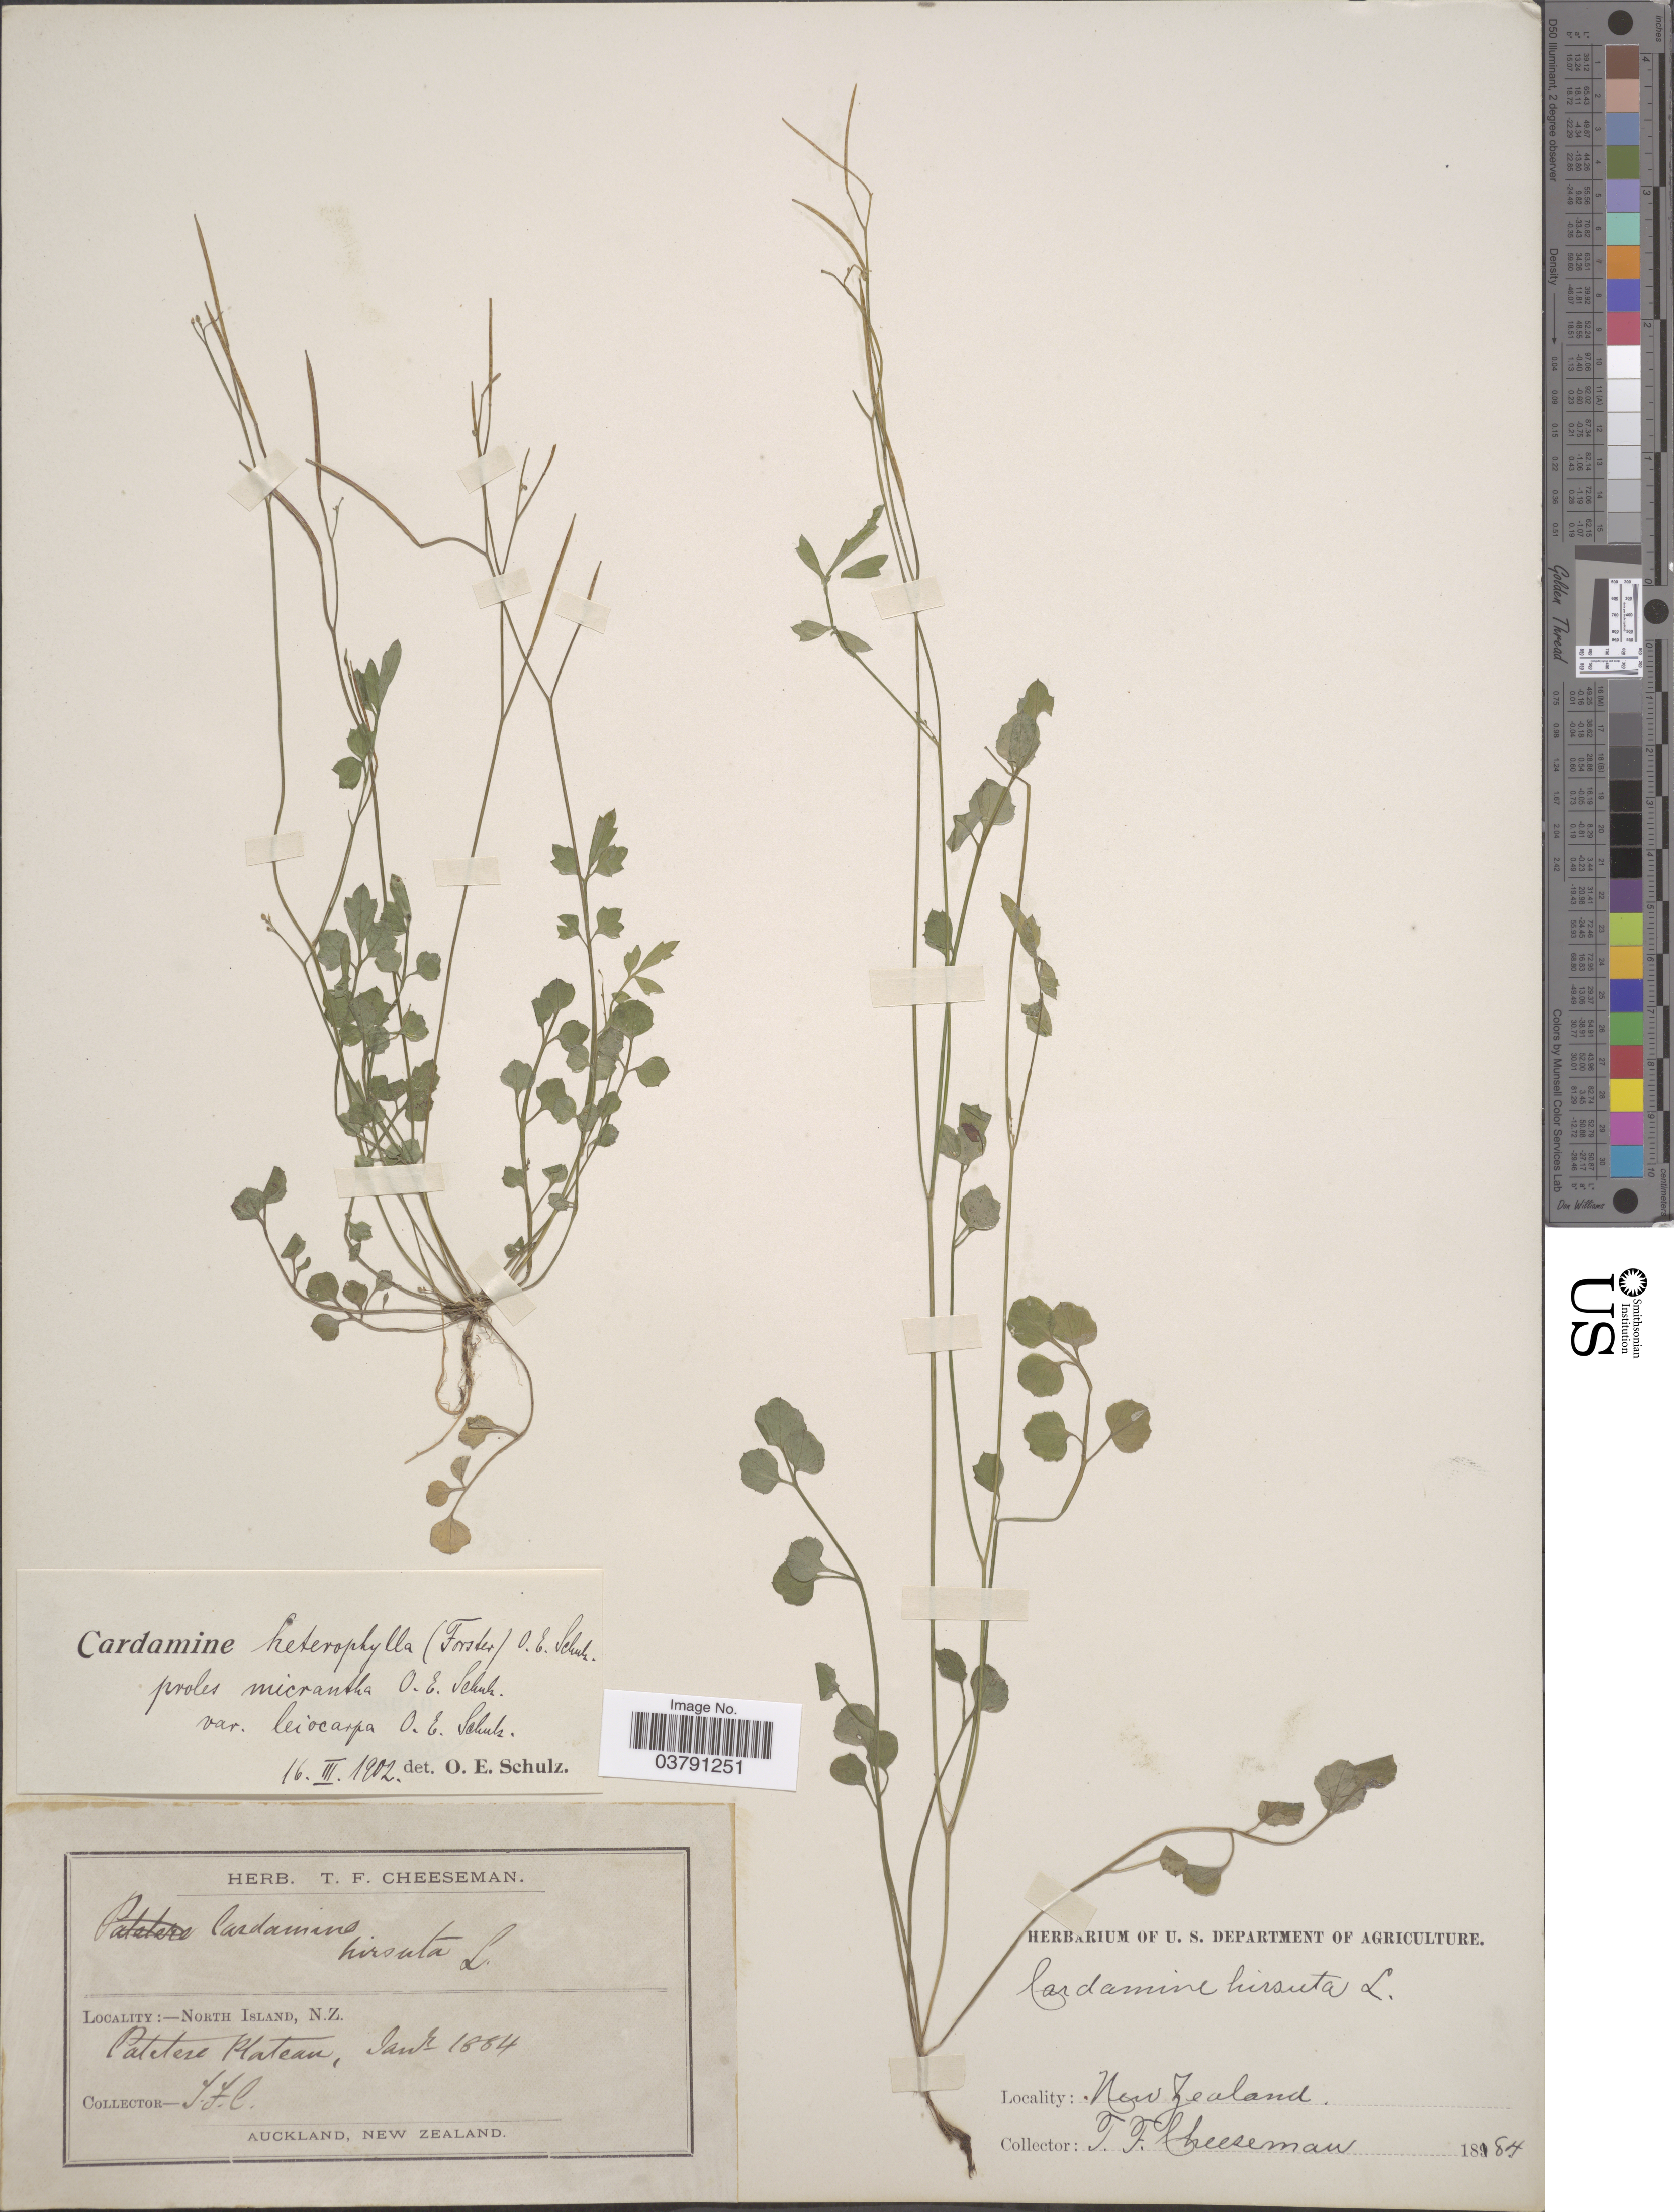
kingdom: Plantae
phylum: Tracheophyta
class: Magnoliopsida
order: Brassicales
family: Brassicaceae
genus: Cardamine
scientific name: Cardamine heterophylla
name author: Host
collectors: T. F. Cheeseman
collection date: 1884-01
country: New Zealand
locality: North Island. Patetere Plateau.